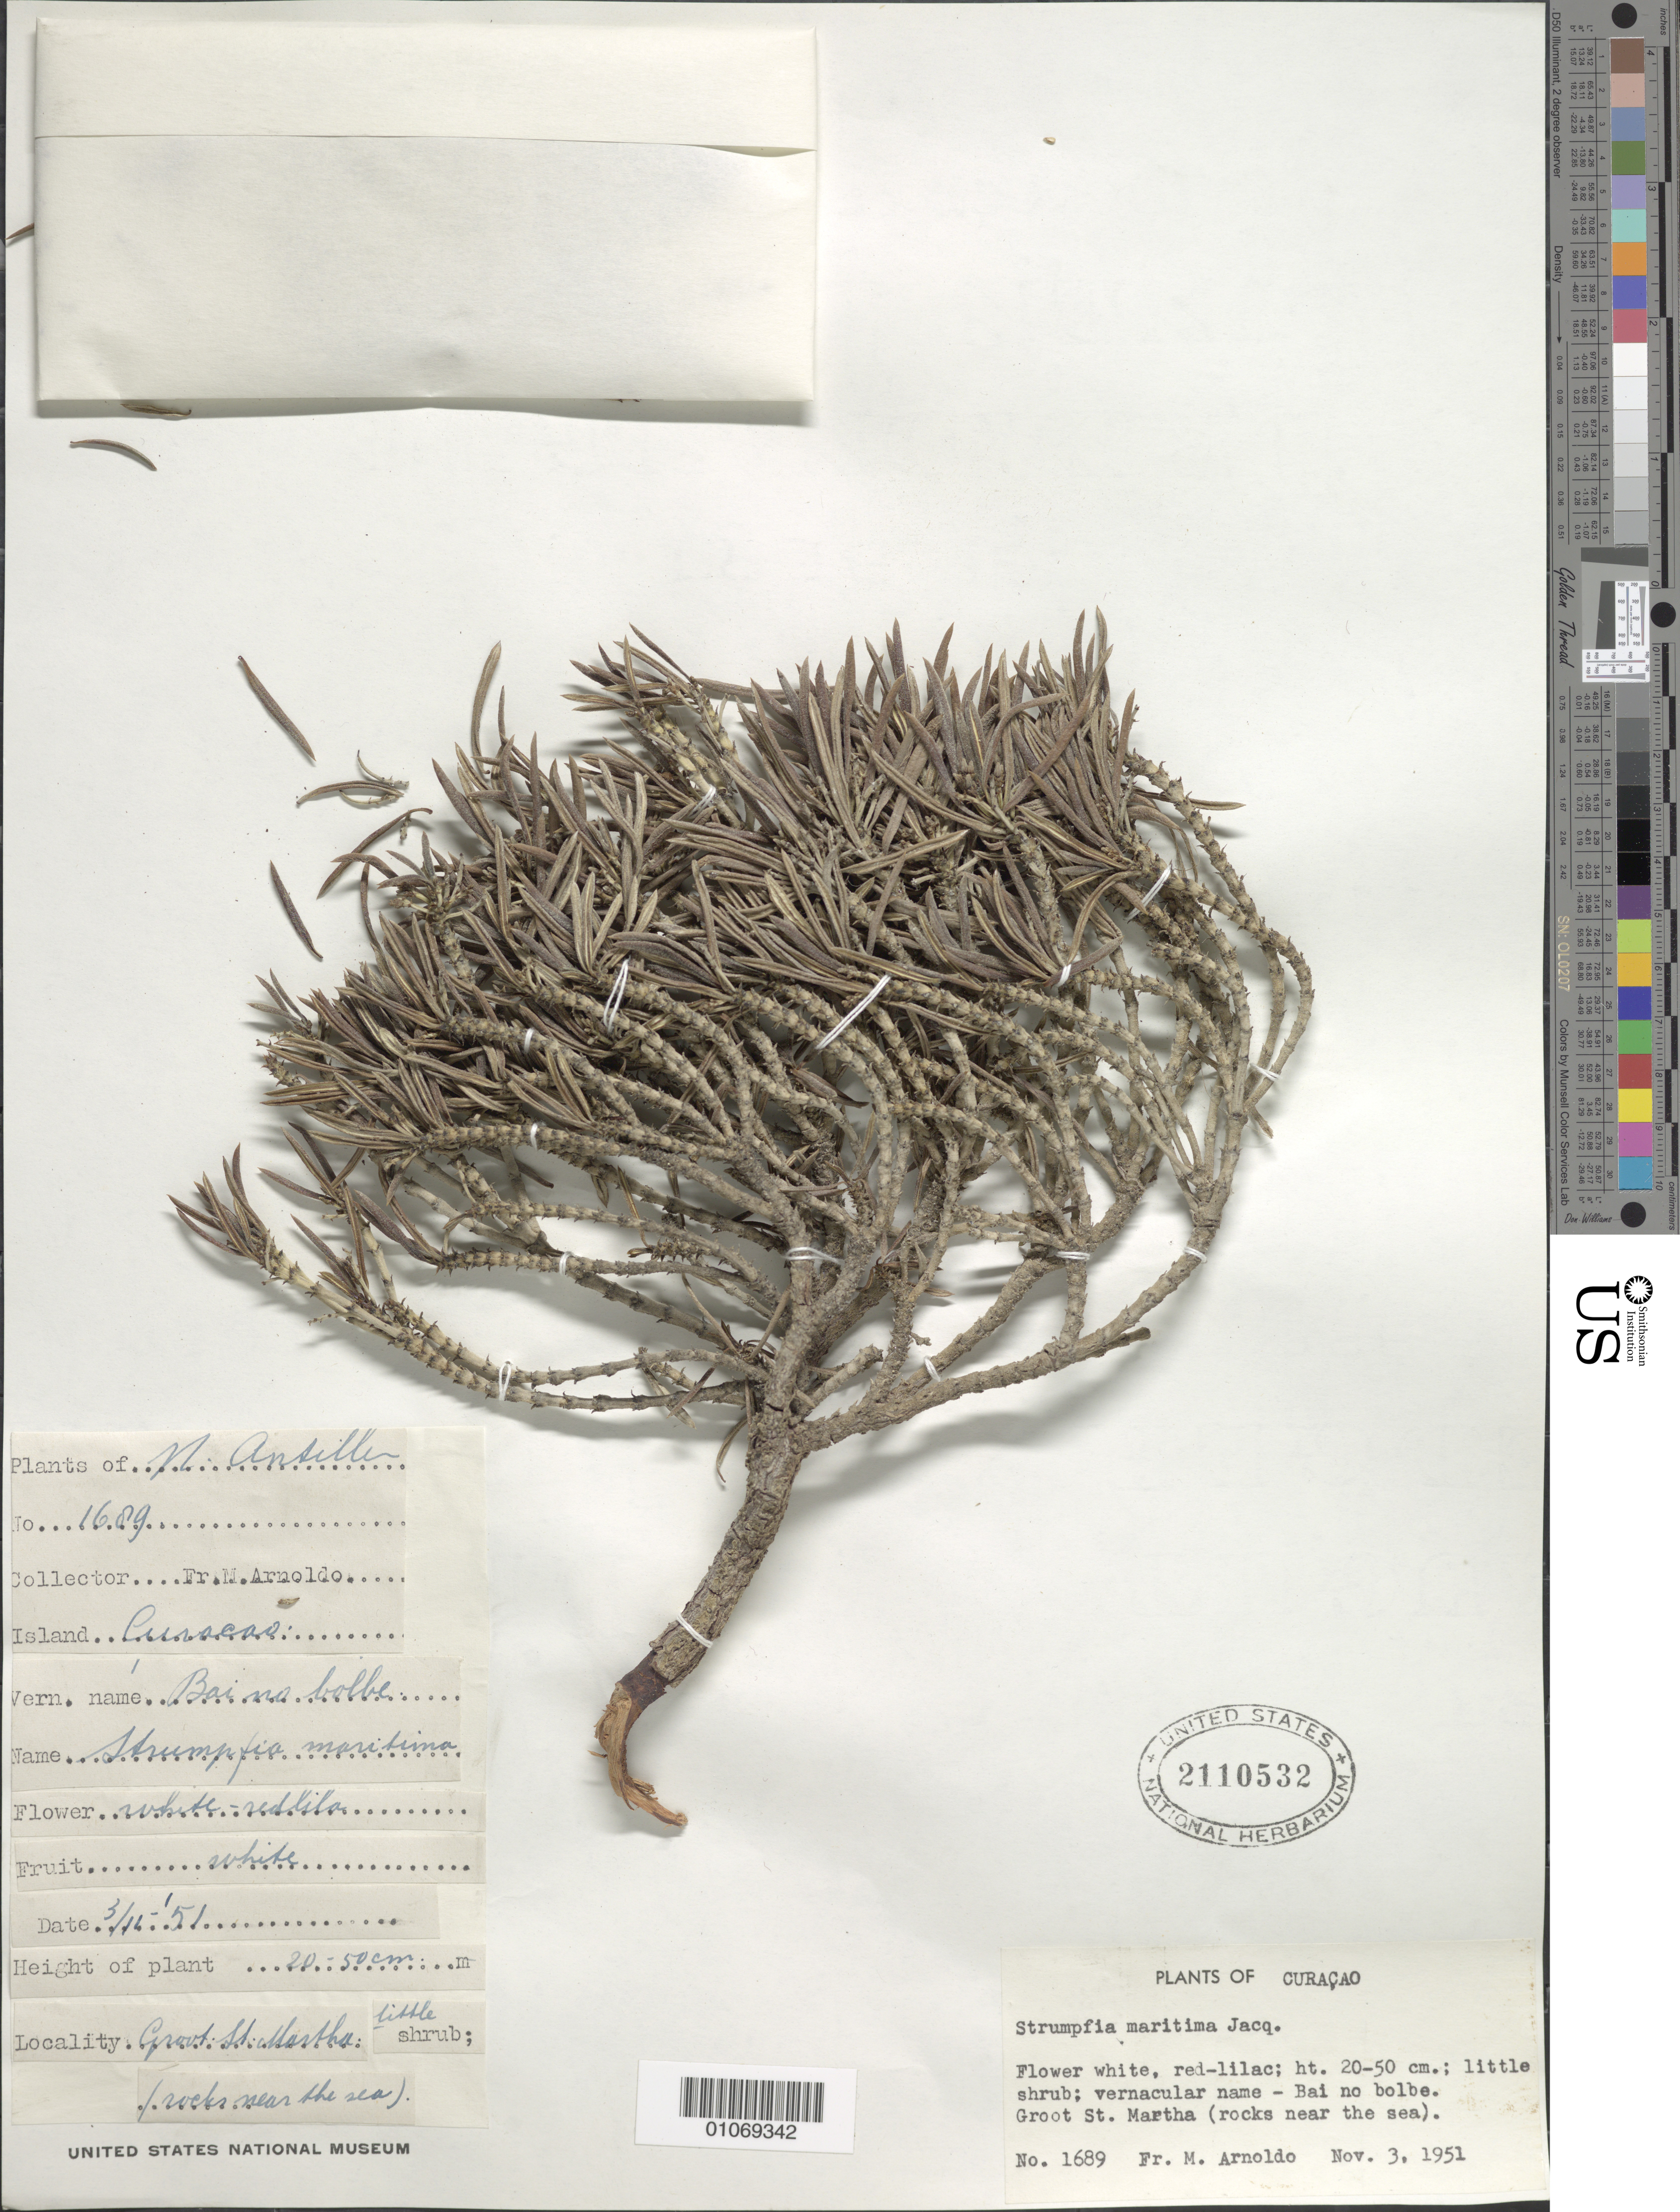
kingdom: Plantae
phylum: Tracheophyta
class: Magnoliopsida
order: Gentianales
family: Rubiaceae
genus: Strumpfia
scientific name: Strumpfia maritima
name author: Jacq.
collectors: N. Arnoldo-Broeders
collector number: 1689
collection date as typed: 03 Nov 1951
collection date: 1951-11-03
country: Curaçao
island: Curaçao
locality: Groot St. Martha (rocks near the sea).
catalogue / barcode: US 2110532